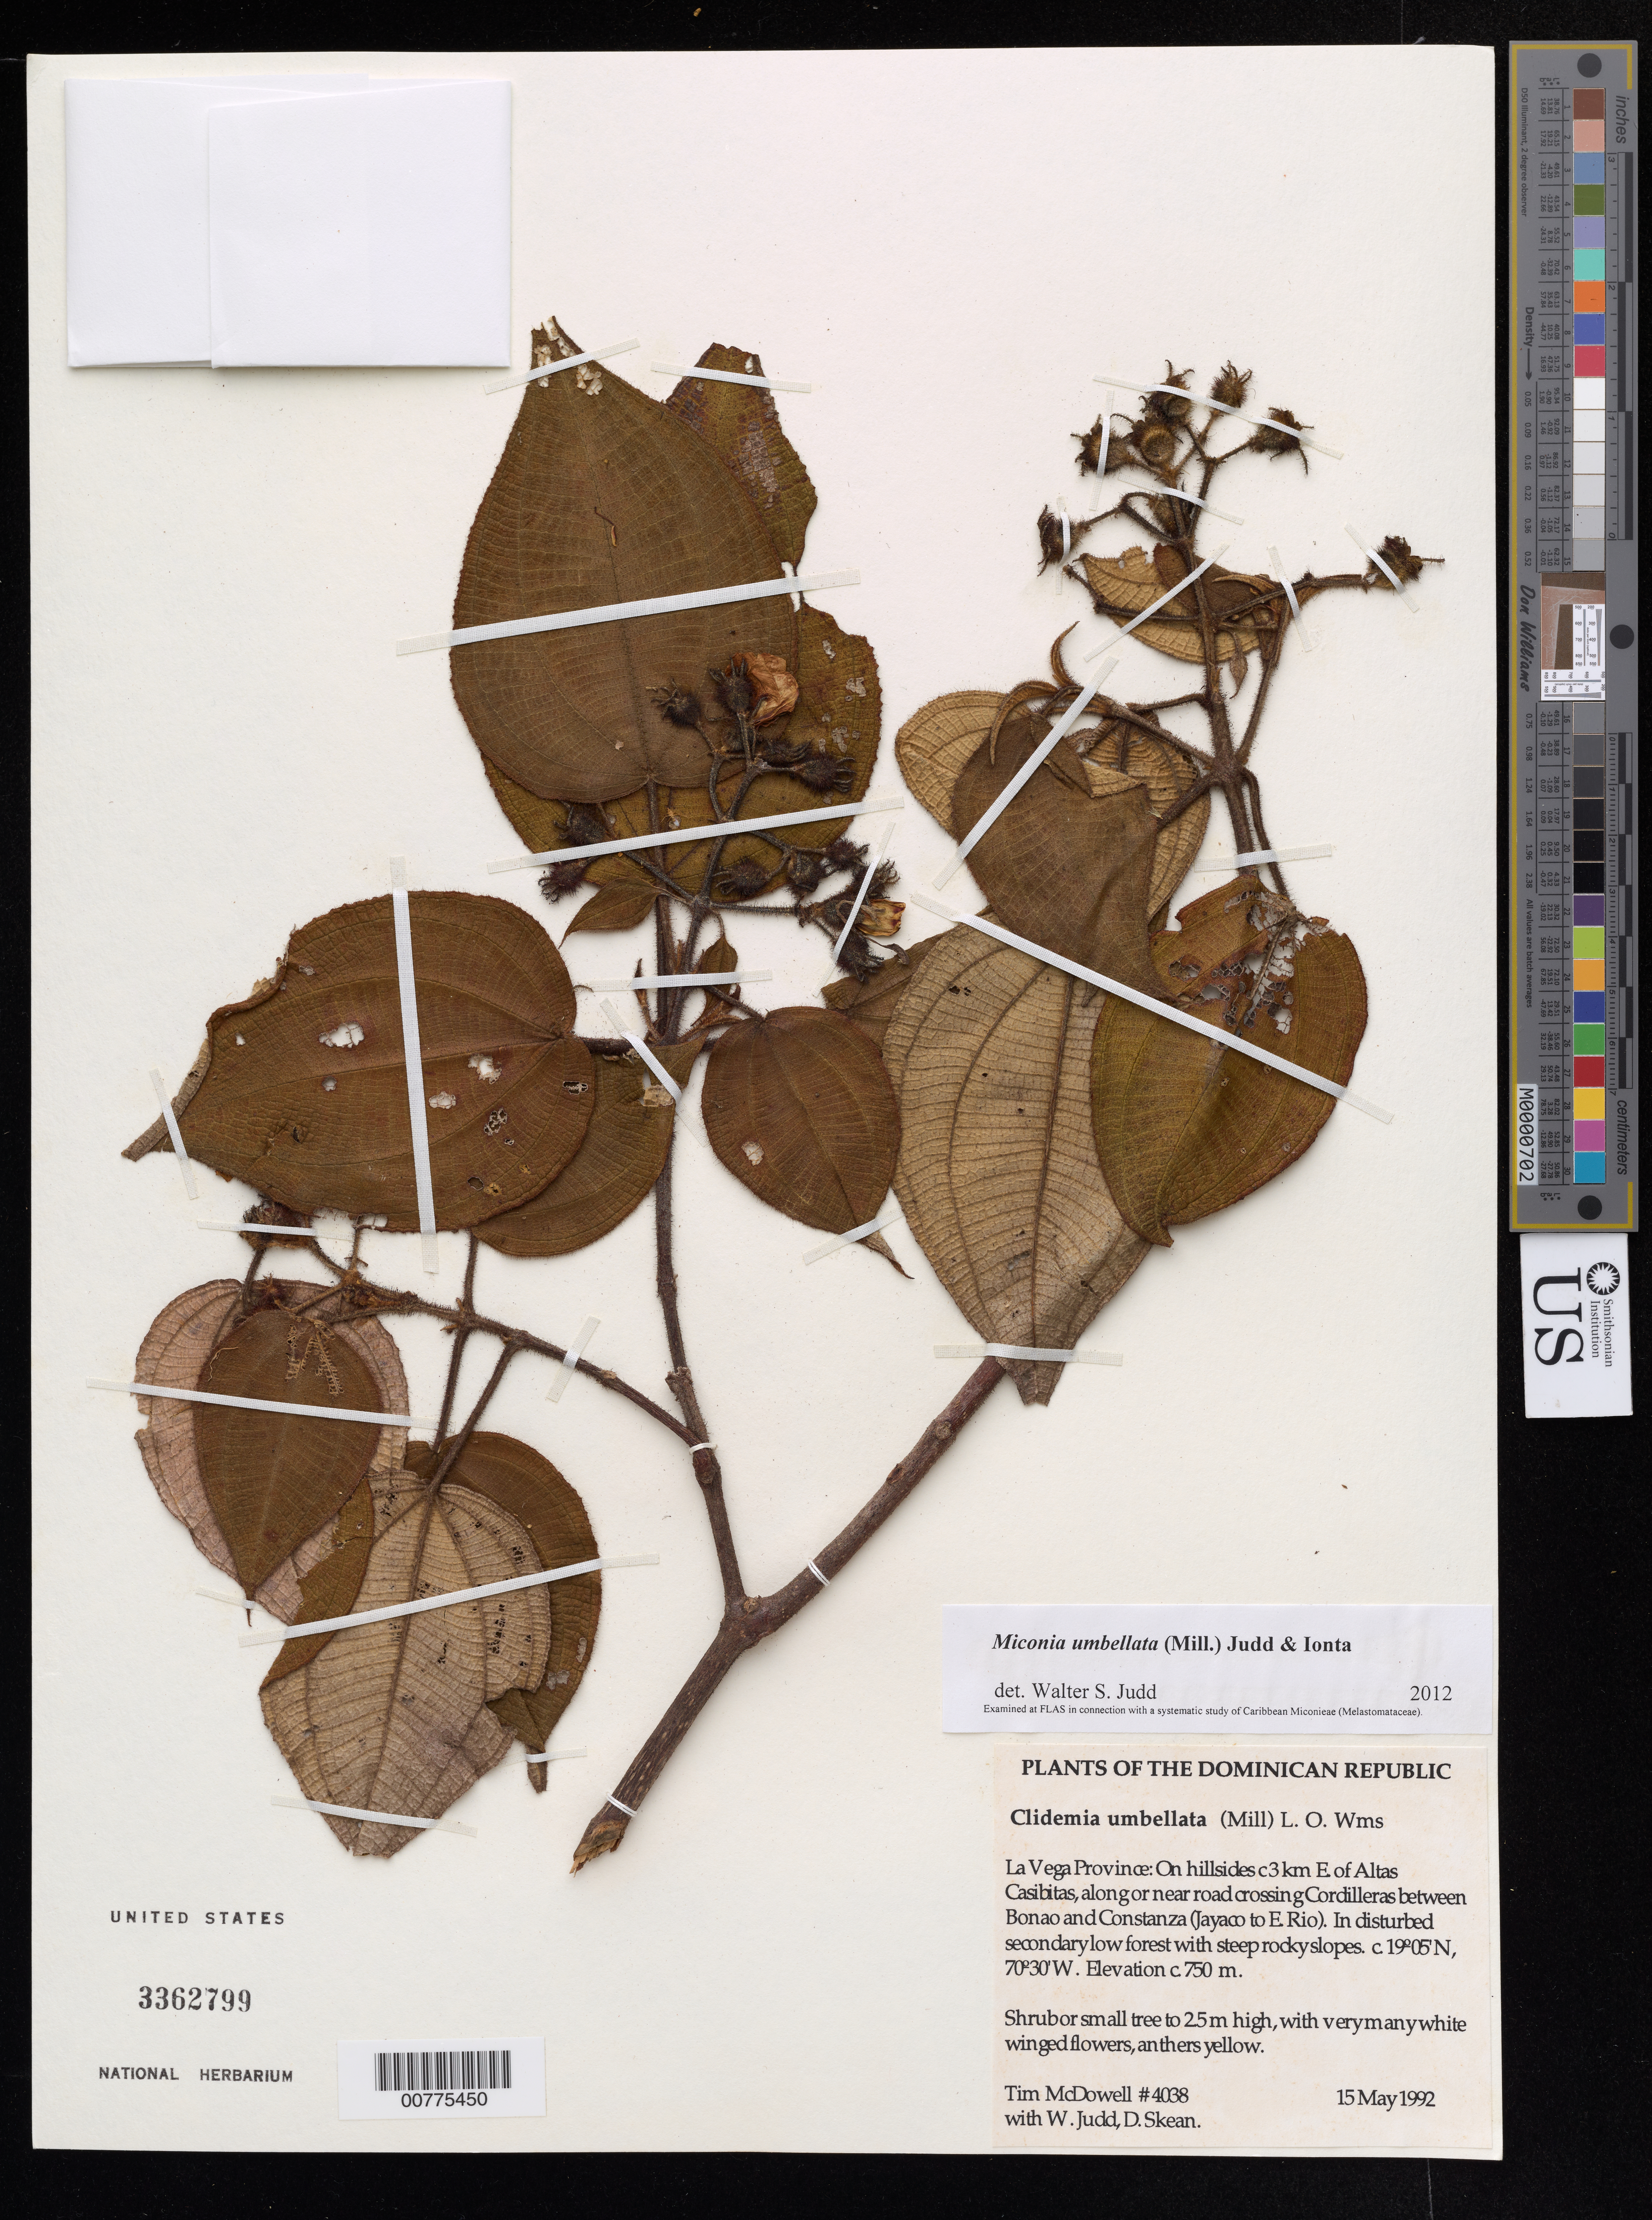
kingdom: Plantae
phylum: Tracheophyta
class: Magnoliopsida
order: Myrtales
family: Melastomataceae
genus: Miconia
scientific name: Miconia umbellata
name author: (Mill.) Judd & Ionta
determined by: Judd, Walter S.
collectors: T. McDowell, W. S. Judd & J. D. Skean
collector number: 4038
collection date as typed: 15 May 1992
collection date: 1992-05-15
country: Dominican Republic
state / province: La Vega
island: Hispaniola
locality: On hillsides c 3 km east of Altas Casibitas, along or near road crossing Cordilleras between Bonao and Constanza (Jayaco to east Rio).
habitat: In disturbed secondary low forest with steep rocky slopes.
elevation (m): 750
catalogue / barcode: US 3362799